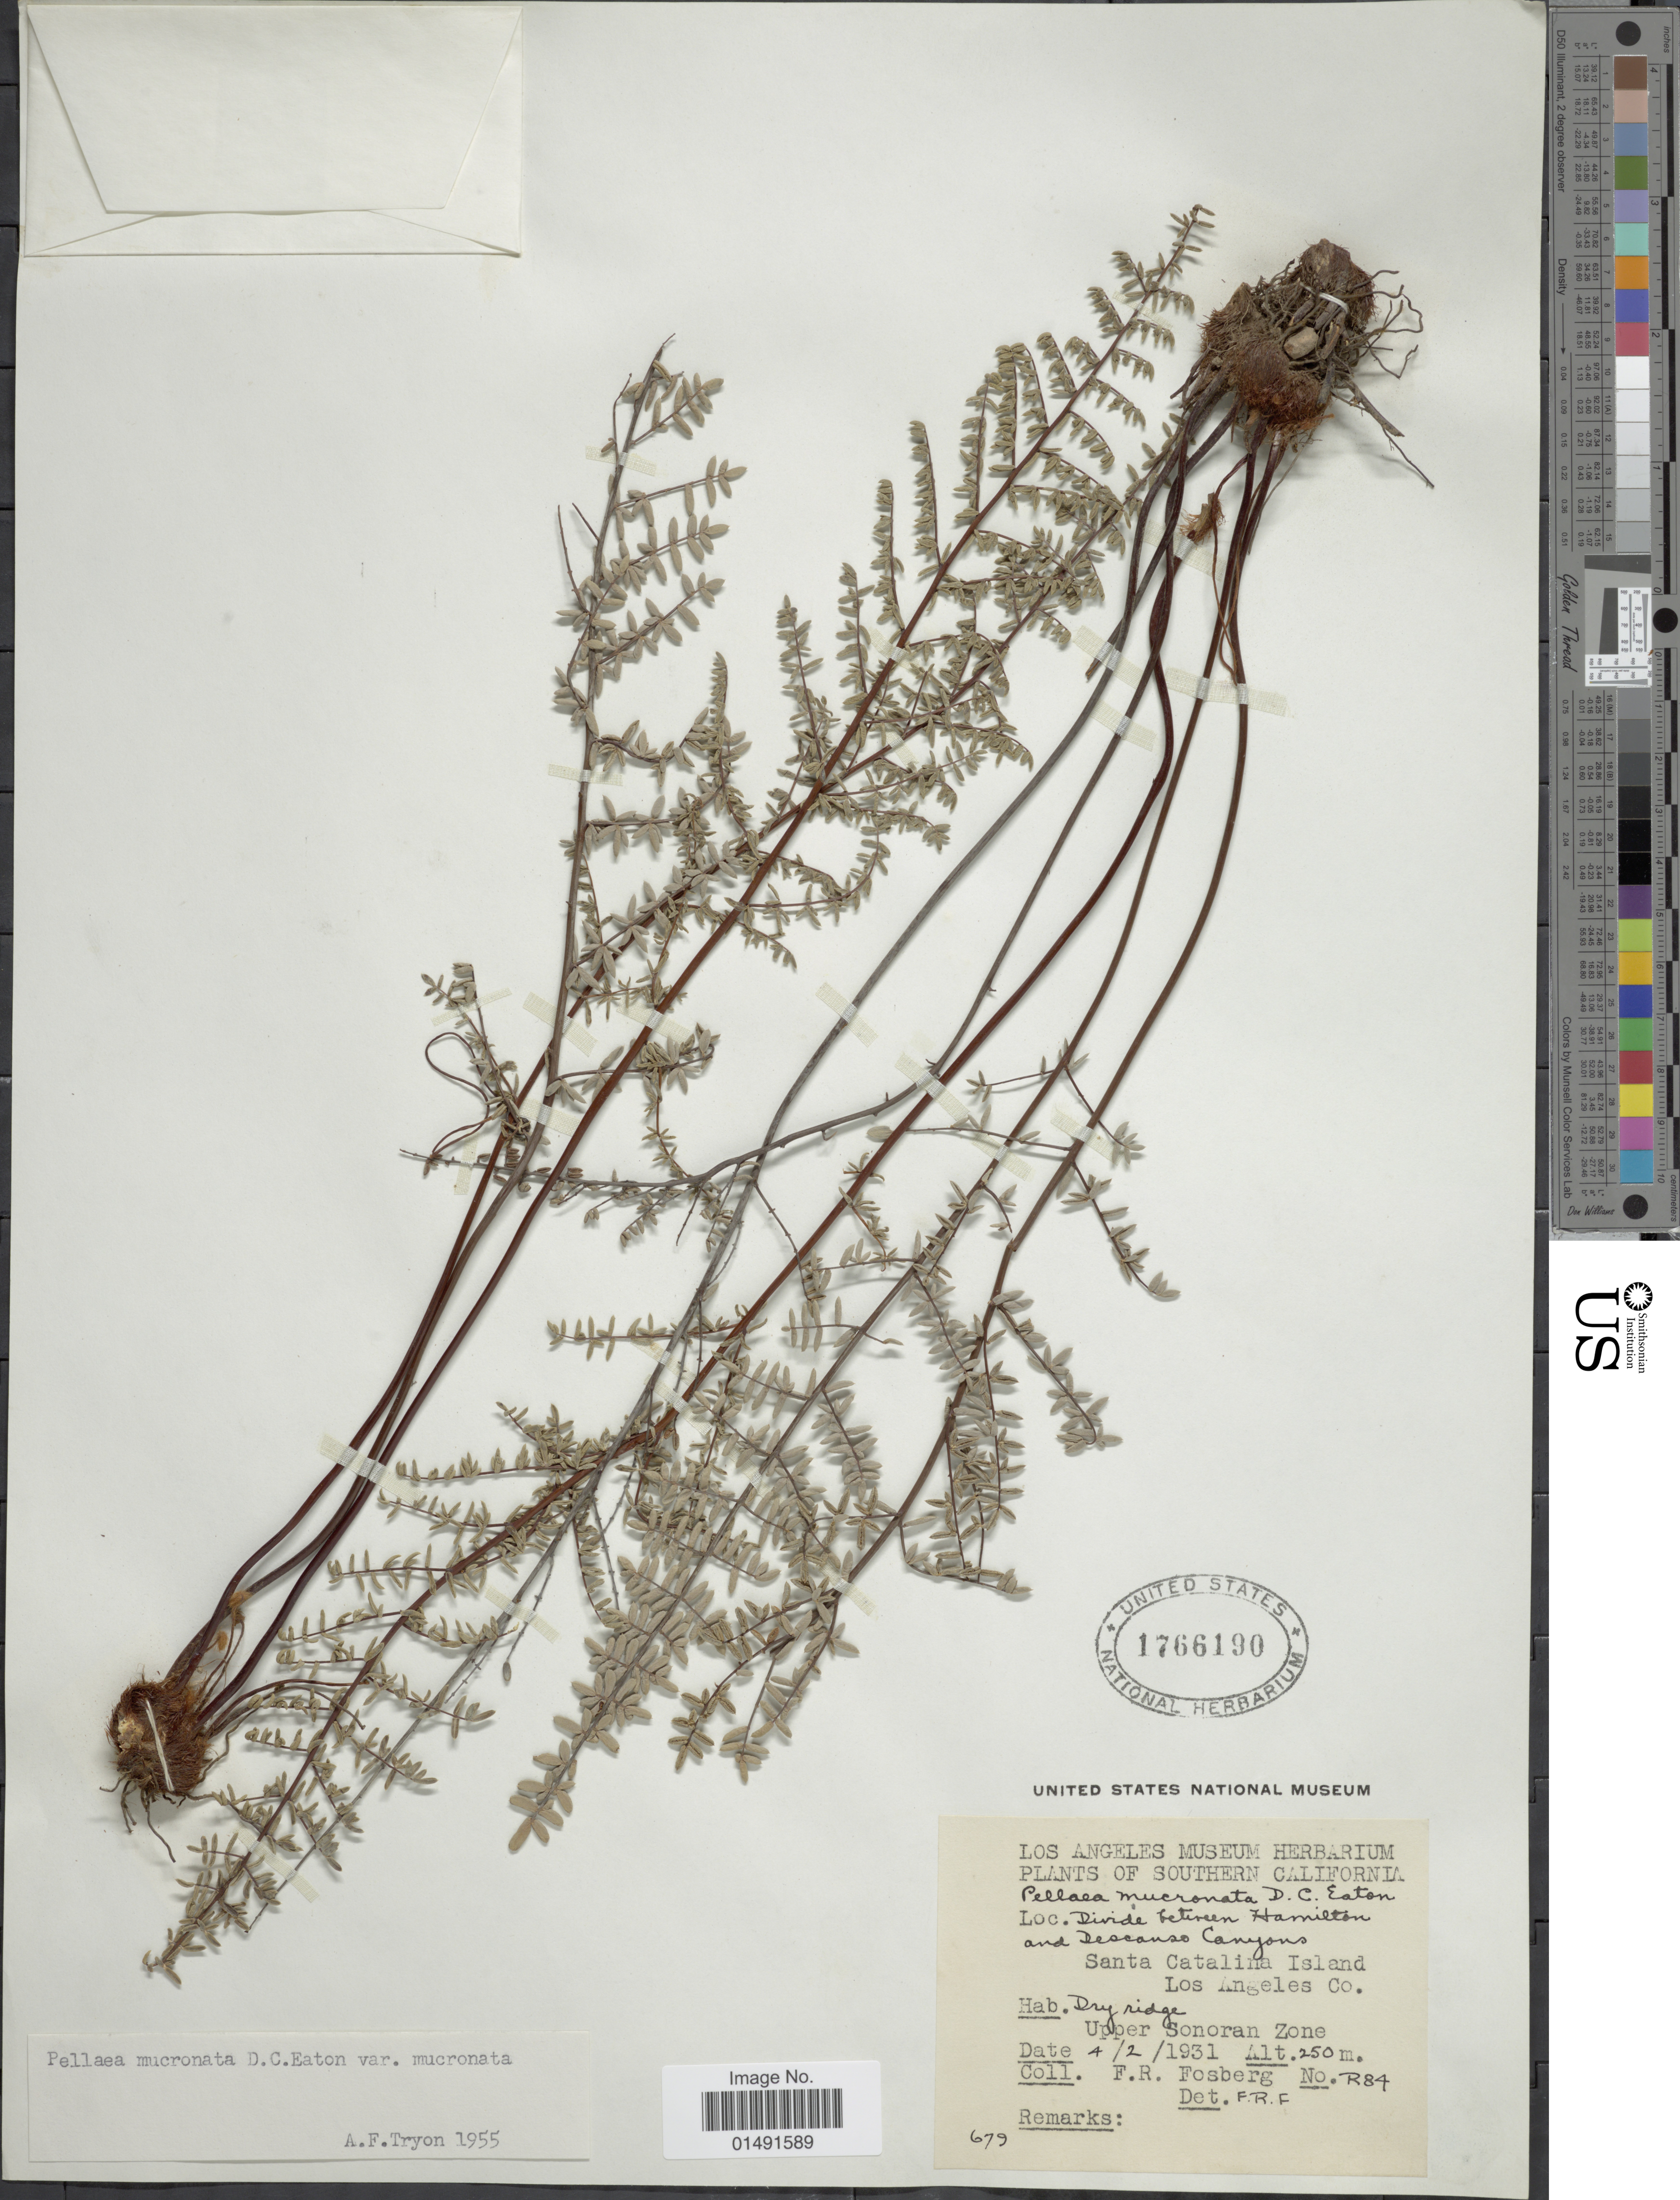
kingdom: Plantae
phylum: Tracheophyta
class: Polypodiopsida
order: Polypodiales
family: Pteridaceae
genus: Pellaea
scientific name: Pellaea mucronata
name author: (D.C. Eaton) D.C. Eaton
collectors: F. R. Fosberg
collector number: R84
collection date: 1931-02-04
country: United States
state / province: California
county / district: Los Angeles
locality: Southern California, Divide between Hamilton and Descanso Canyons, Santa Catalina Island Los Angeles Co. Upper Sonoran Zone.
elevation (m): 250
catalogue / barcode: US 1766190